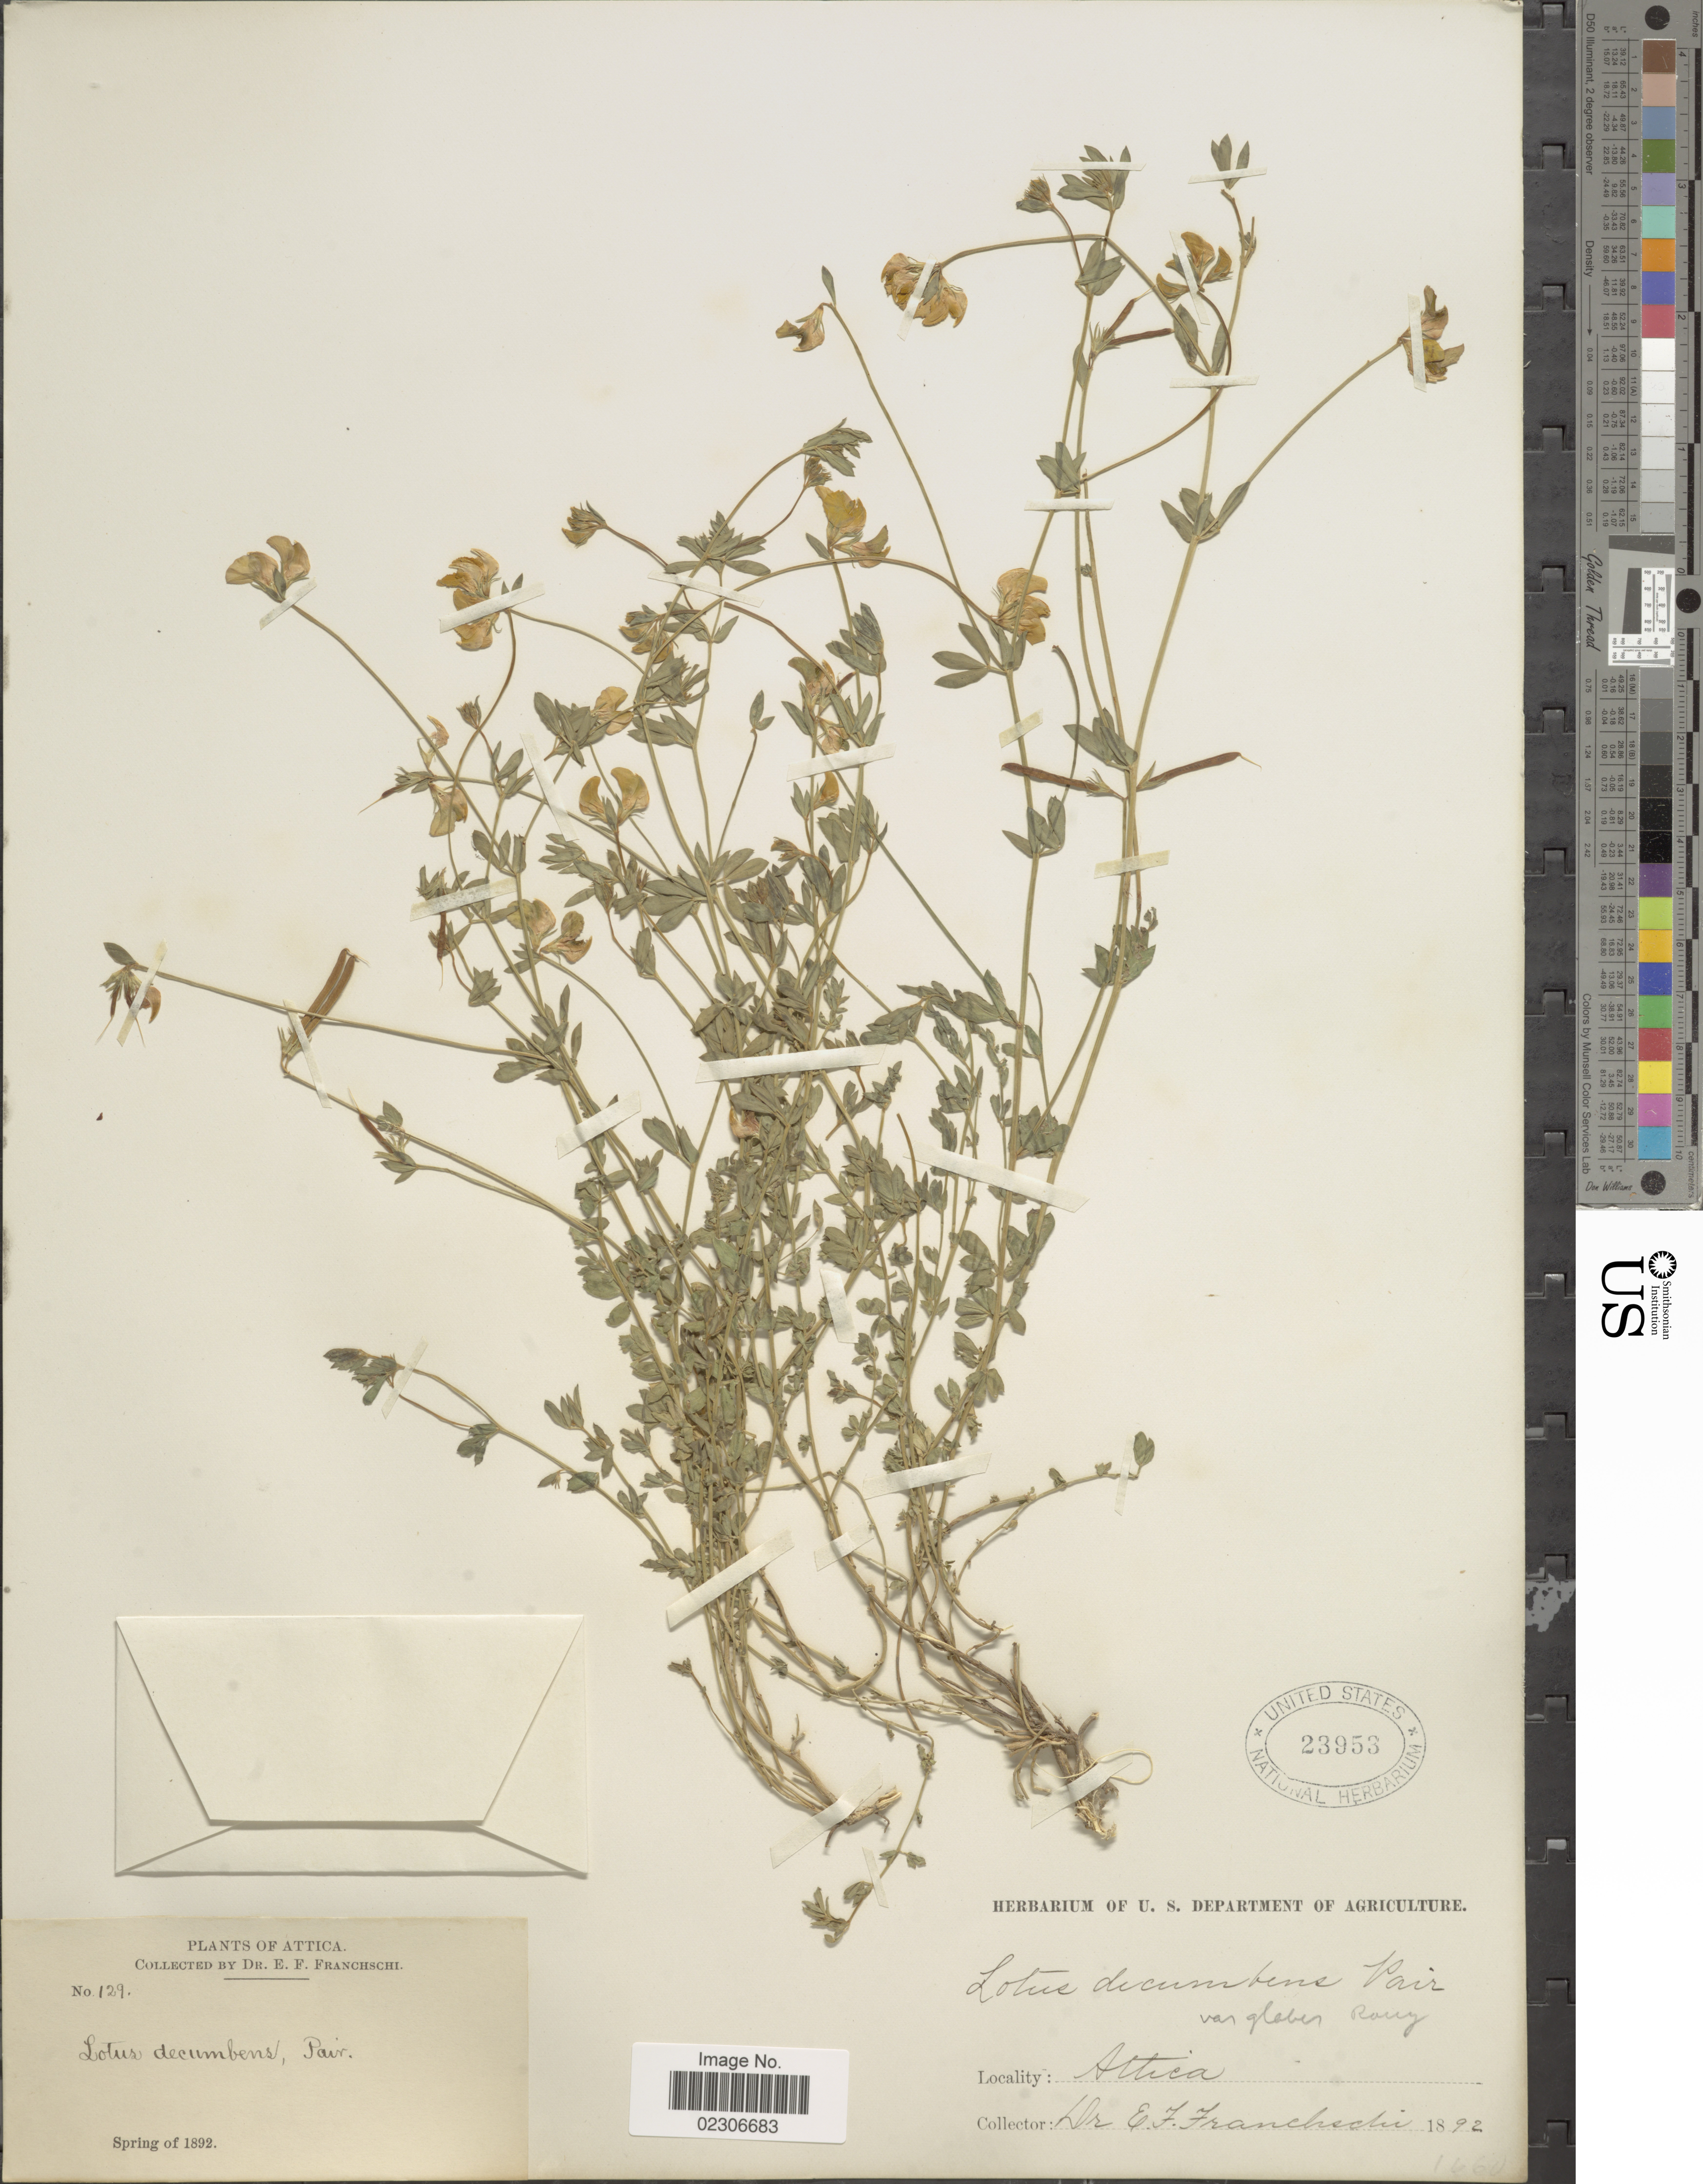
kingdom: Plantae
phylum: Tracheophyta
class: Magnoliopsida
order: Fabales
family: Fabaceae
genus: Lotus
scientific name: Lotus decumbens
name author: Poir.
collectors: E. Franchschi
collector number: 129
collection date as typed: Spring of 1892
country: Greece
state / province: Attica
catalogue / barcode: US 23953